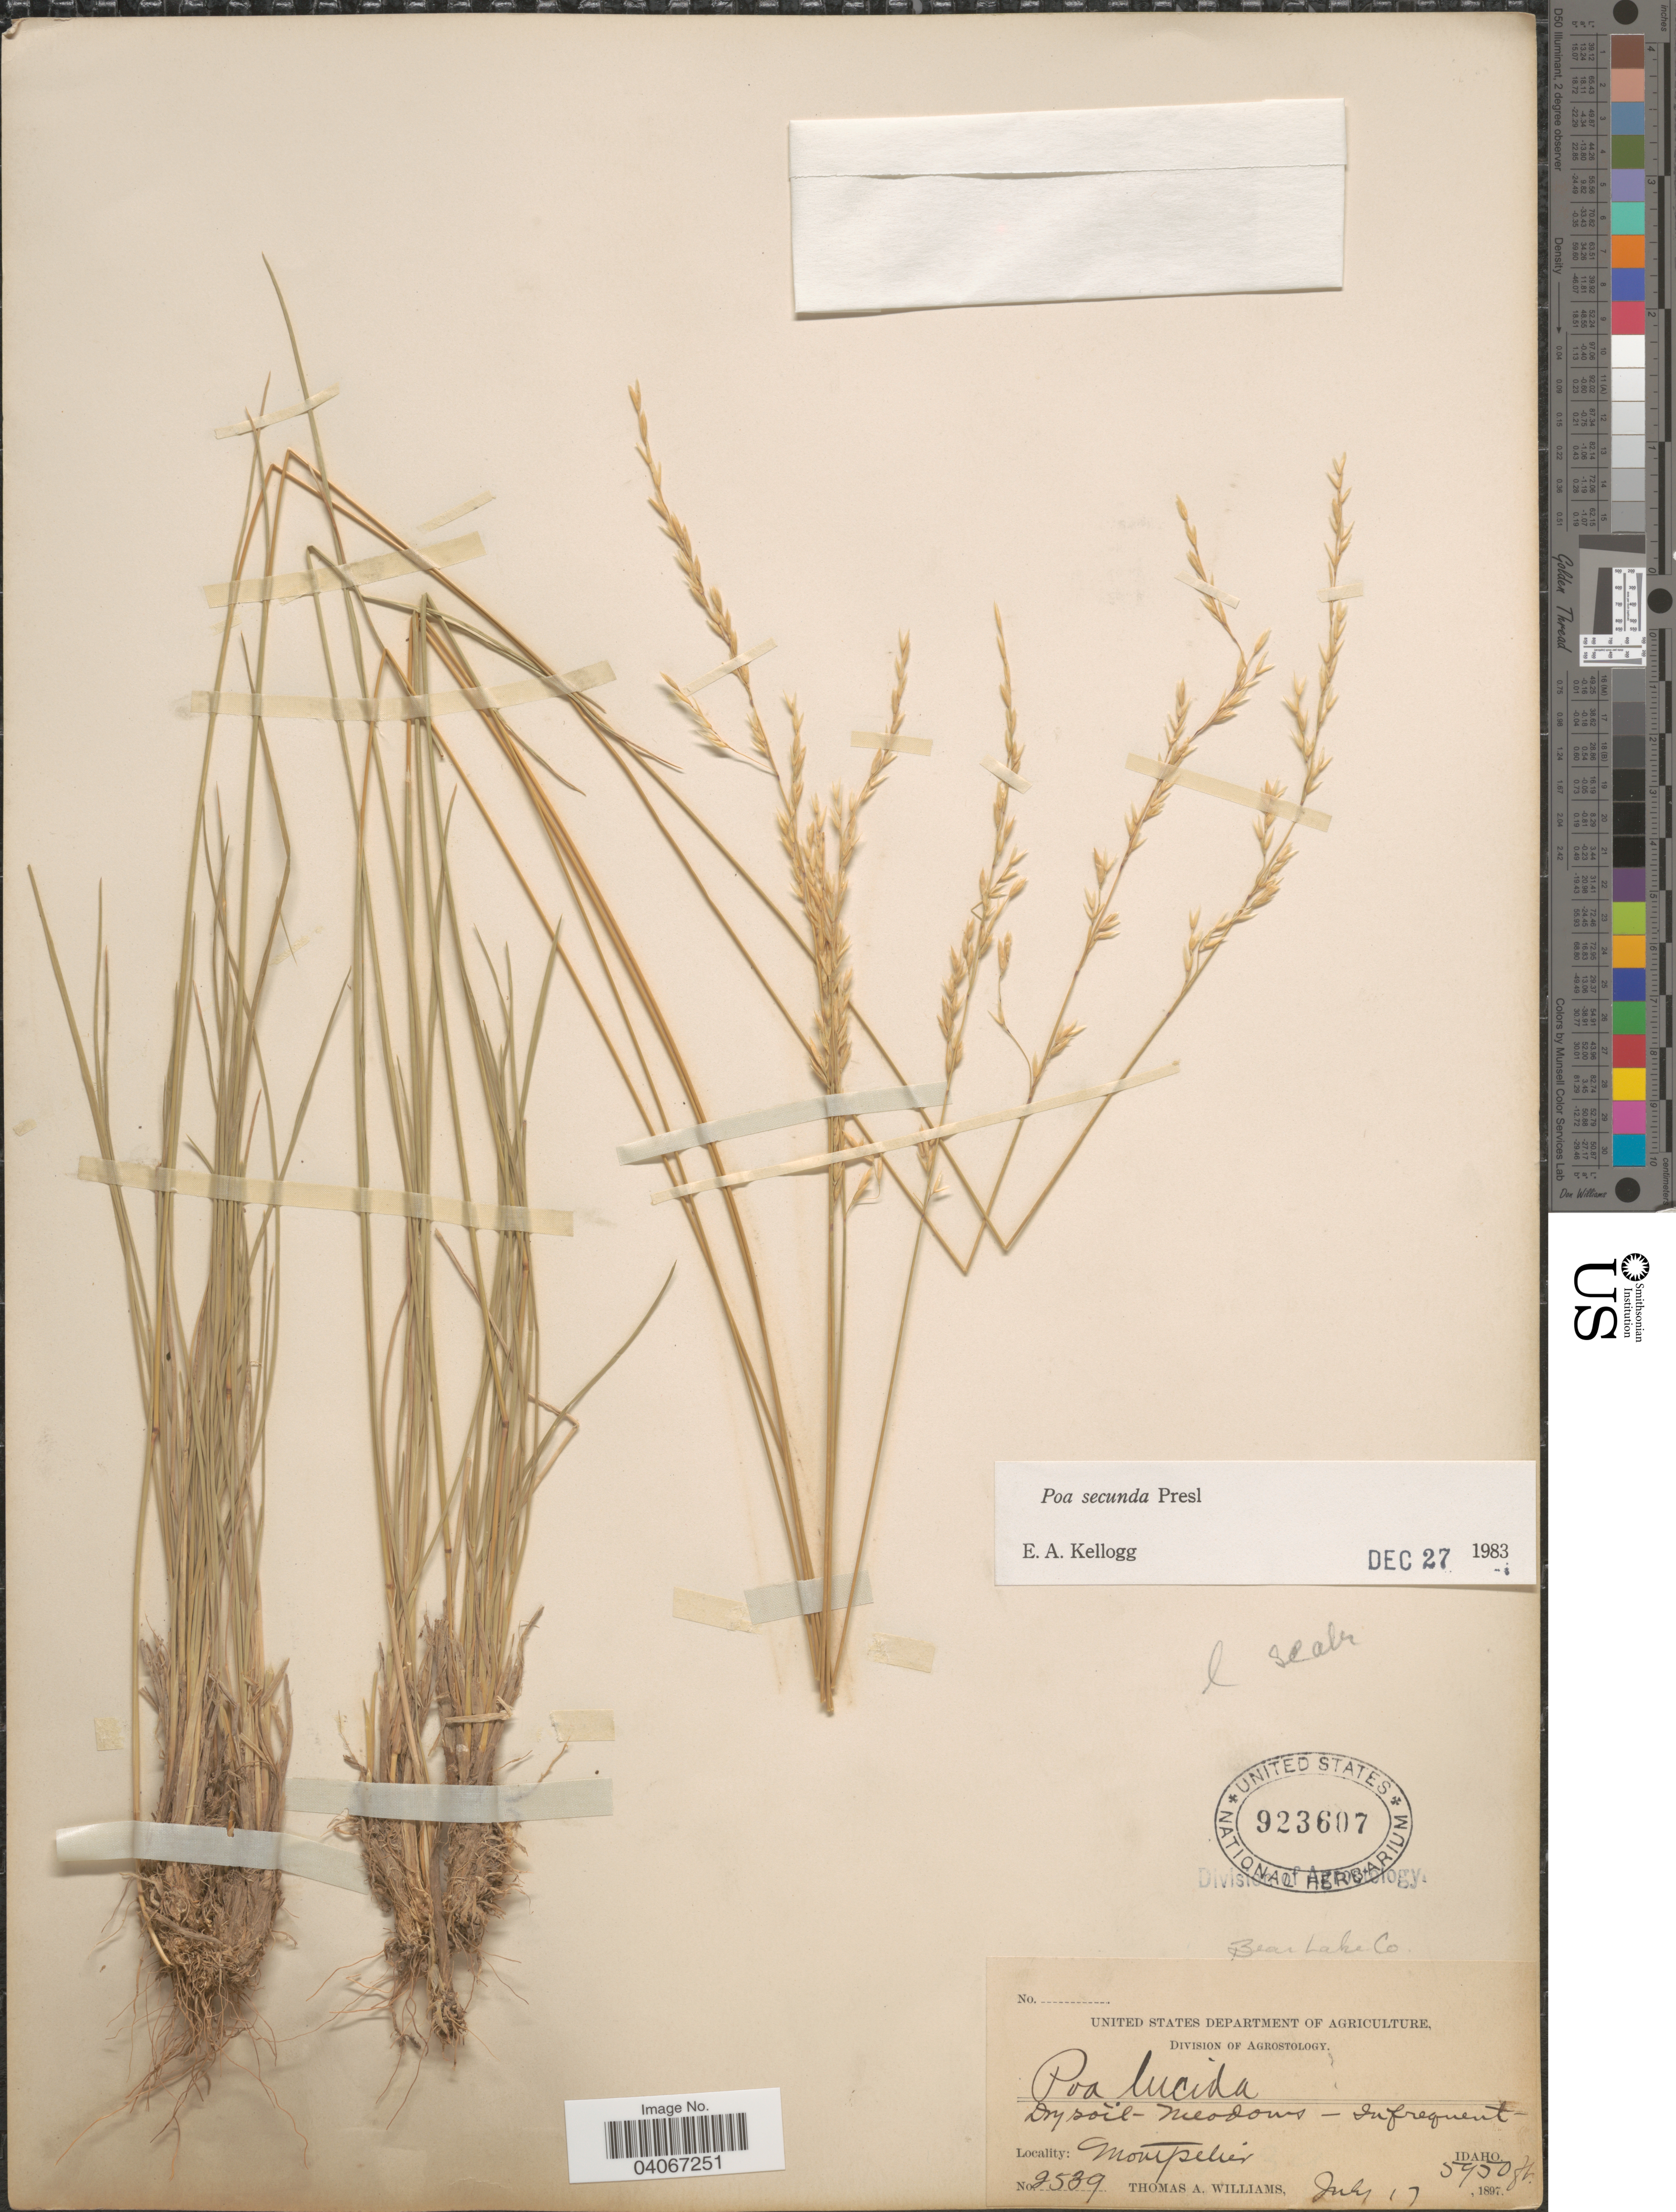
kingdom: Plantae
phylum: Tracheophyta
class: Liliopsida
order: Poales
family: Poaceae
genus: Poa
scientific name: Poa secunda subsp. secunda var. secunda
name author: J. Presl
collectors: T. A. Williams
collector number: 2539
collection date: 1897-07-17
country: United States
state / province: Idaho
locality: Montpelier. Bear Lake Co.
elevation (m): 1814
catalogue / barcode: US 923607